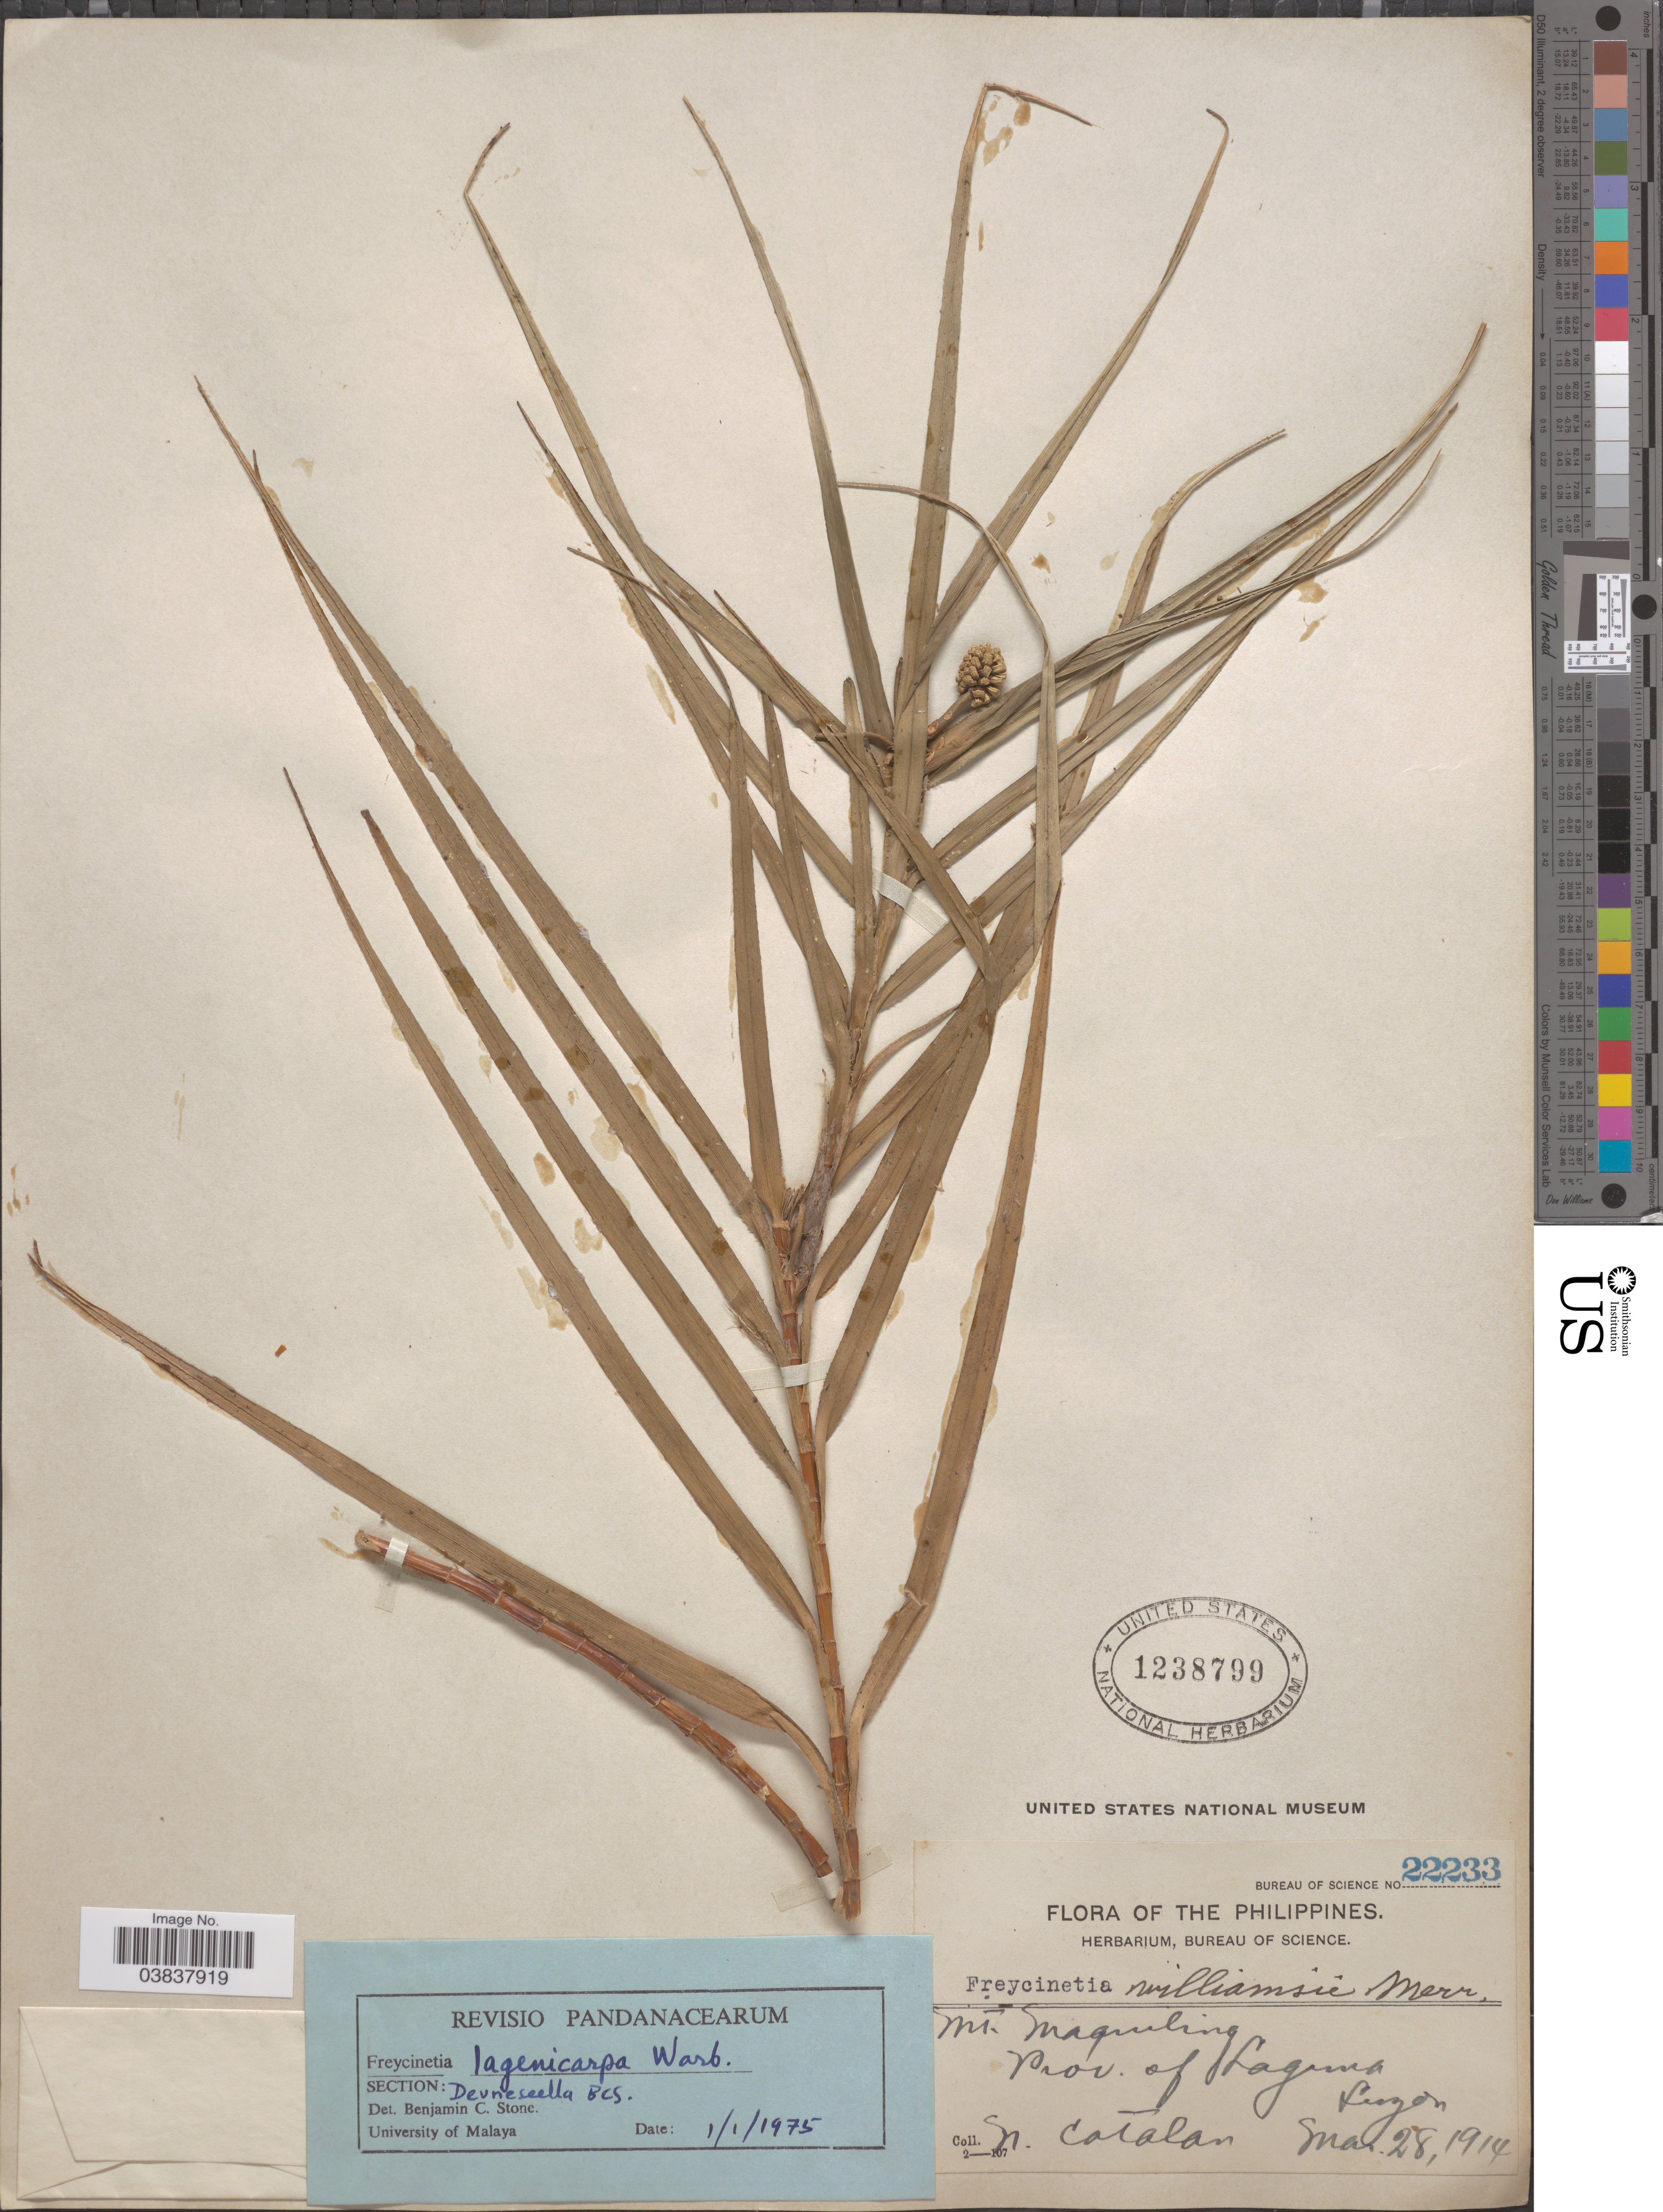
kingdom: Plantae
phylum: Tracheophyta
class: Liliopsida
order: Pandanales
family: Pandanaceae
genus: Freycinetia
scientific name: Freycinetia lagenicarpa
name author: Warb.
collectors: N. Catalan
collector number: Bureau of Science 22233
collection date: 1914-03-28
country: Philippines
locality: Mt. Maquiling, Prov. of Laguna, Luzon.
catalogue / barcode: US 1238799